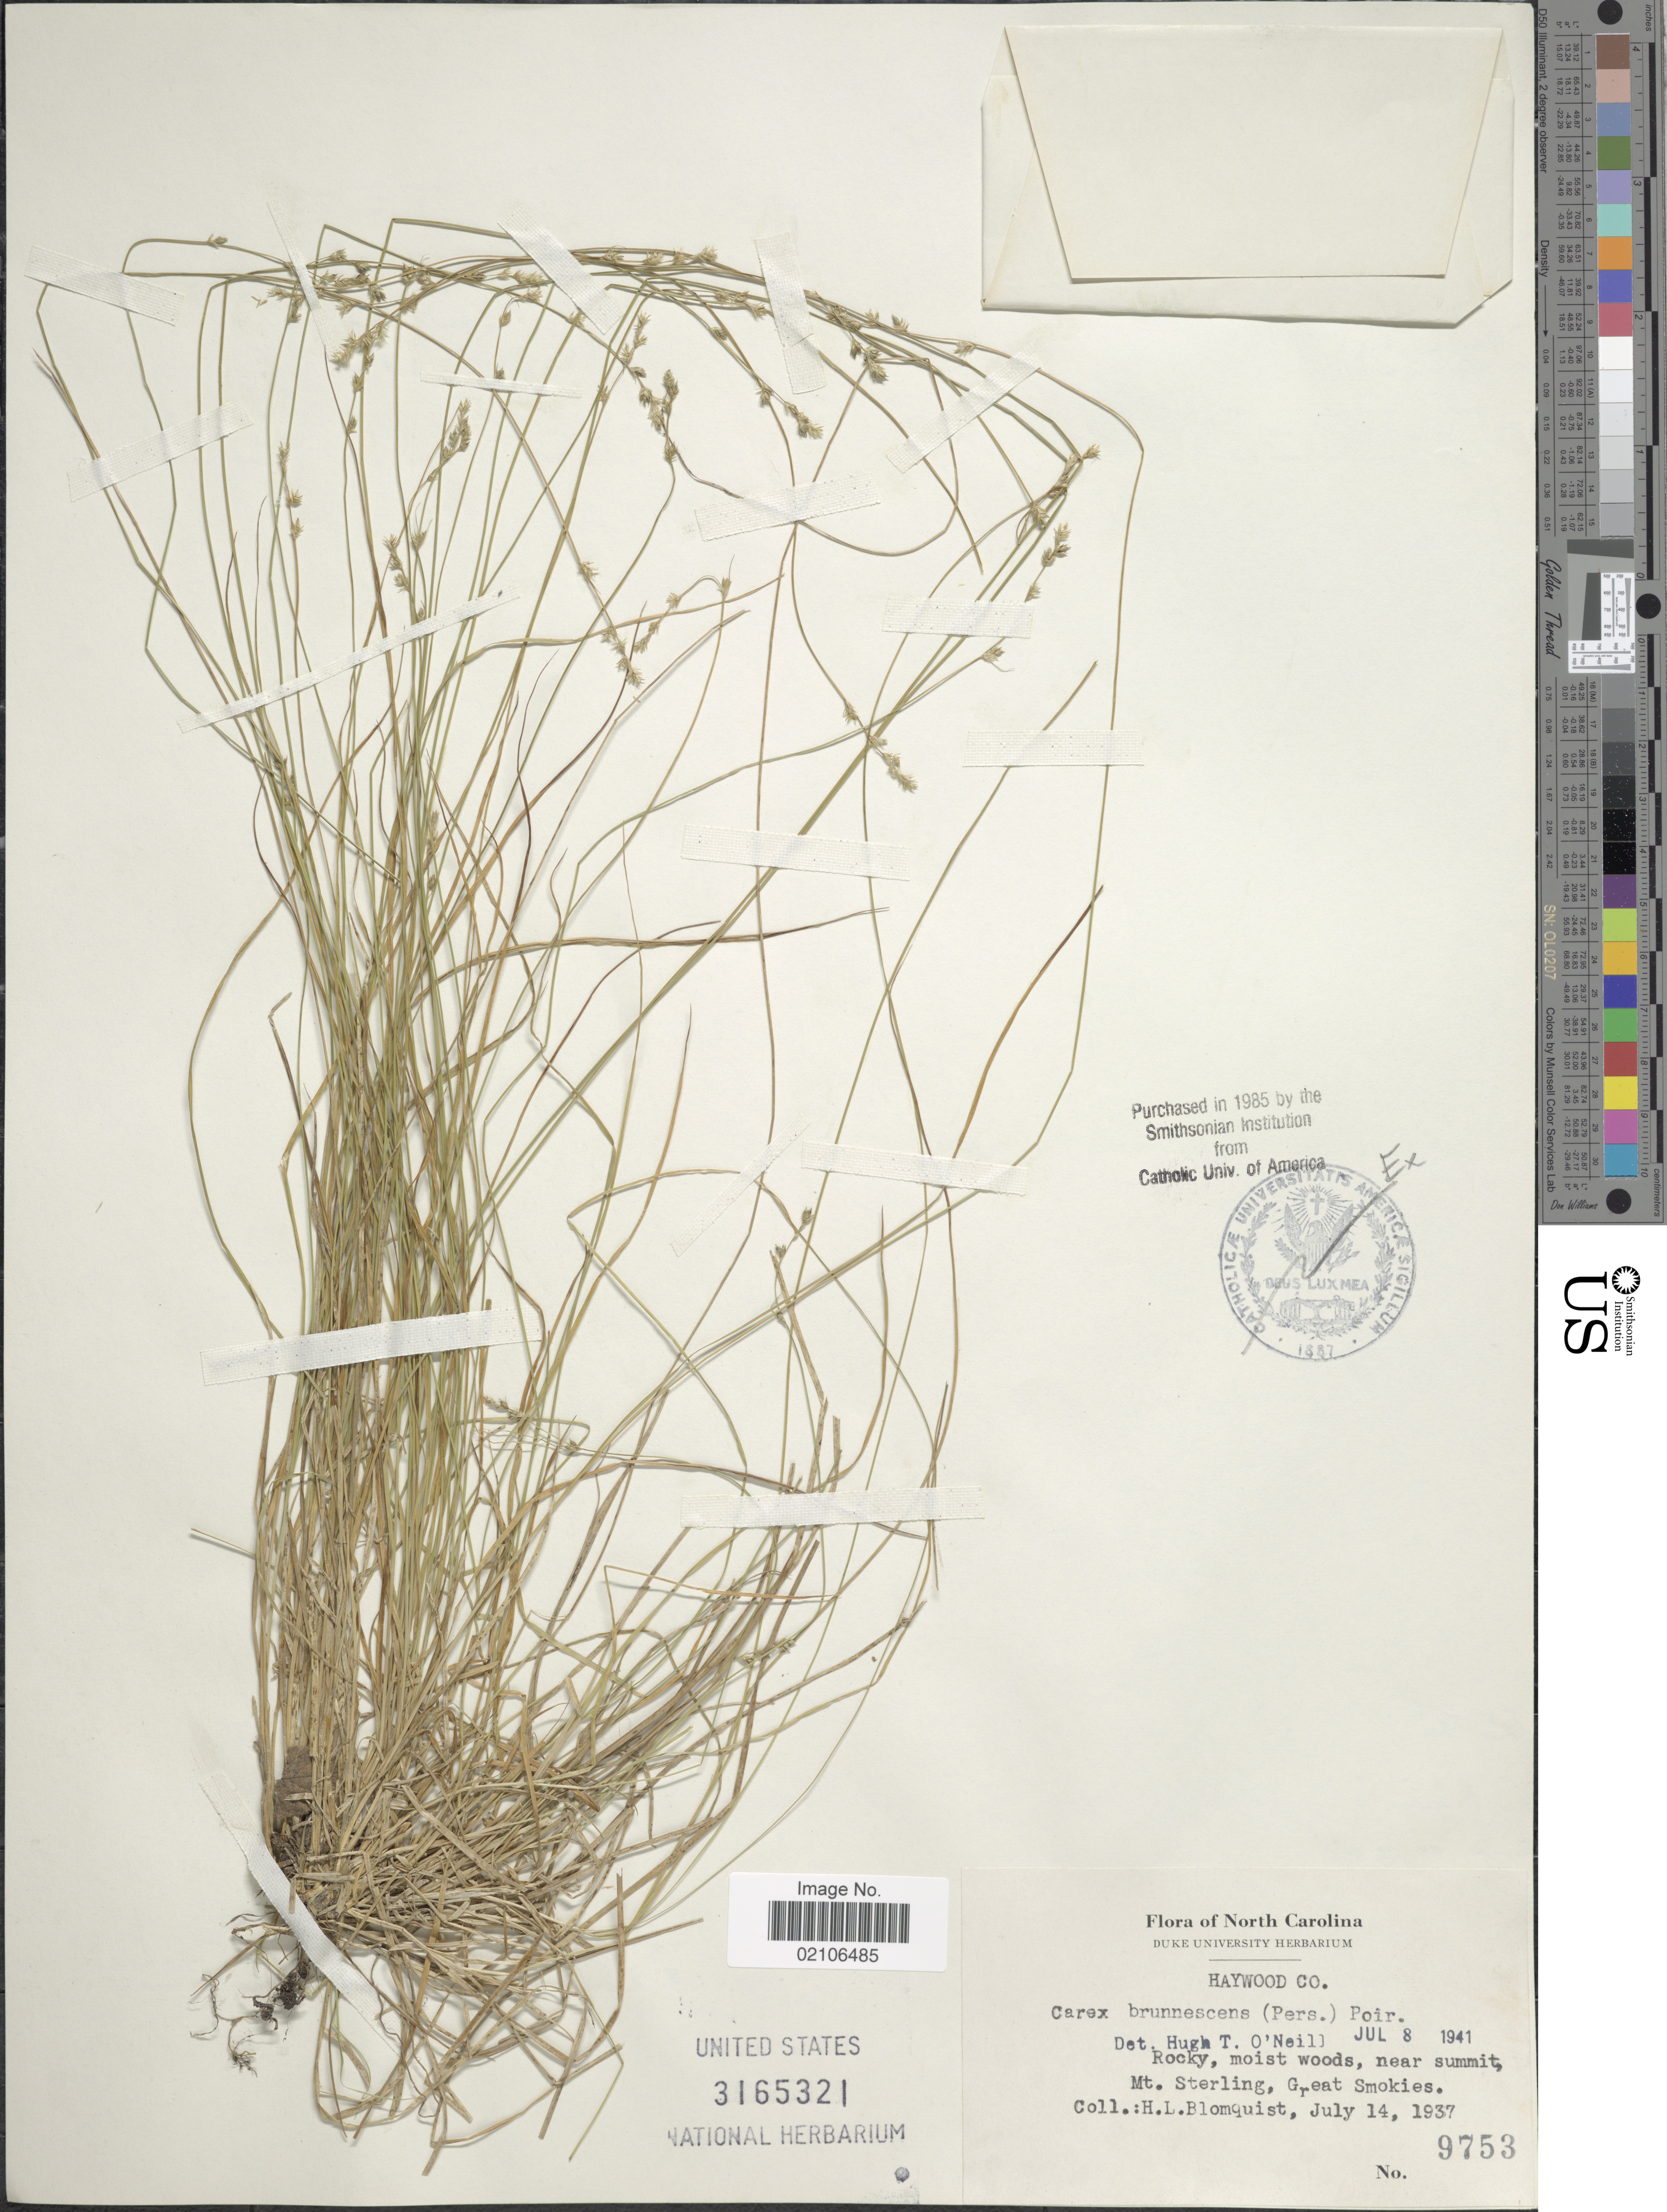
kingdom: Plantae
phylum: Tracheophyta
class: Liliopsida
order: Poales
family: Cyperaceae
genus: Carex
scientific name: Carex brunnescens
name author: (Pers.) Poir.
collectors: H. Blomquist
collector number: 9753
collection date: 1937-07-14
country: United States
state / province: North Carolina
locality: Haywood Co., Mt. Sterling, Great Smokies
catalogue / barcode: US 3165321